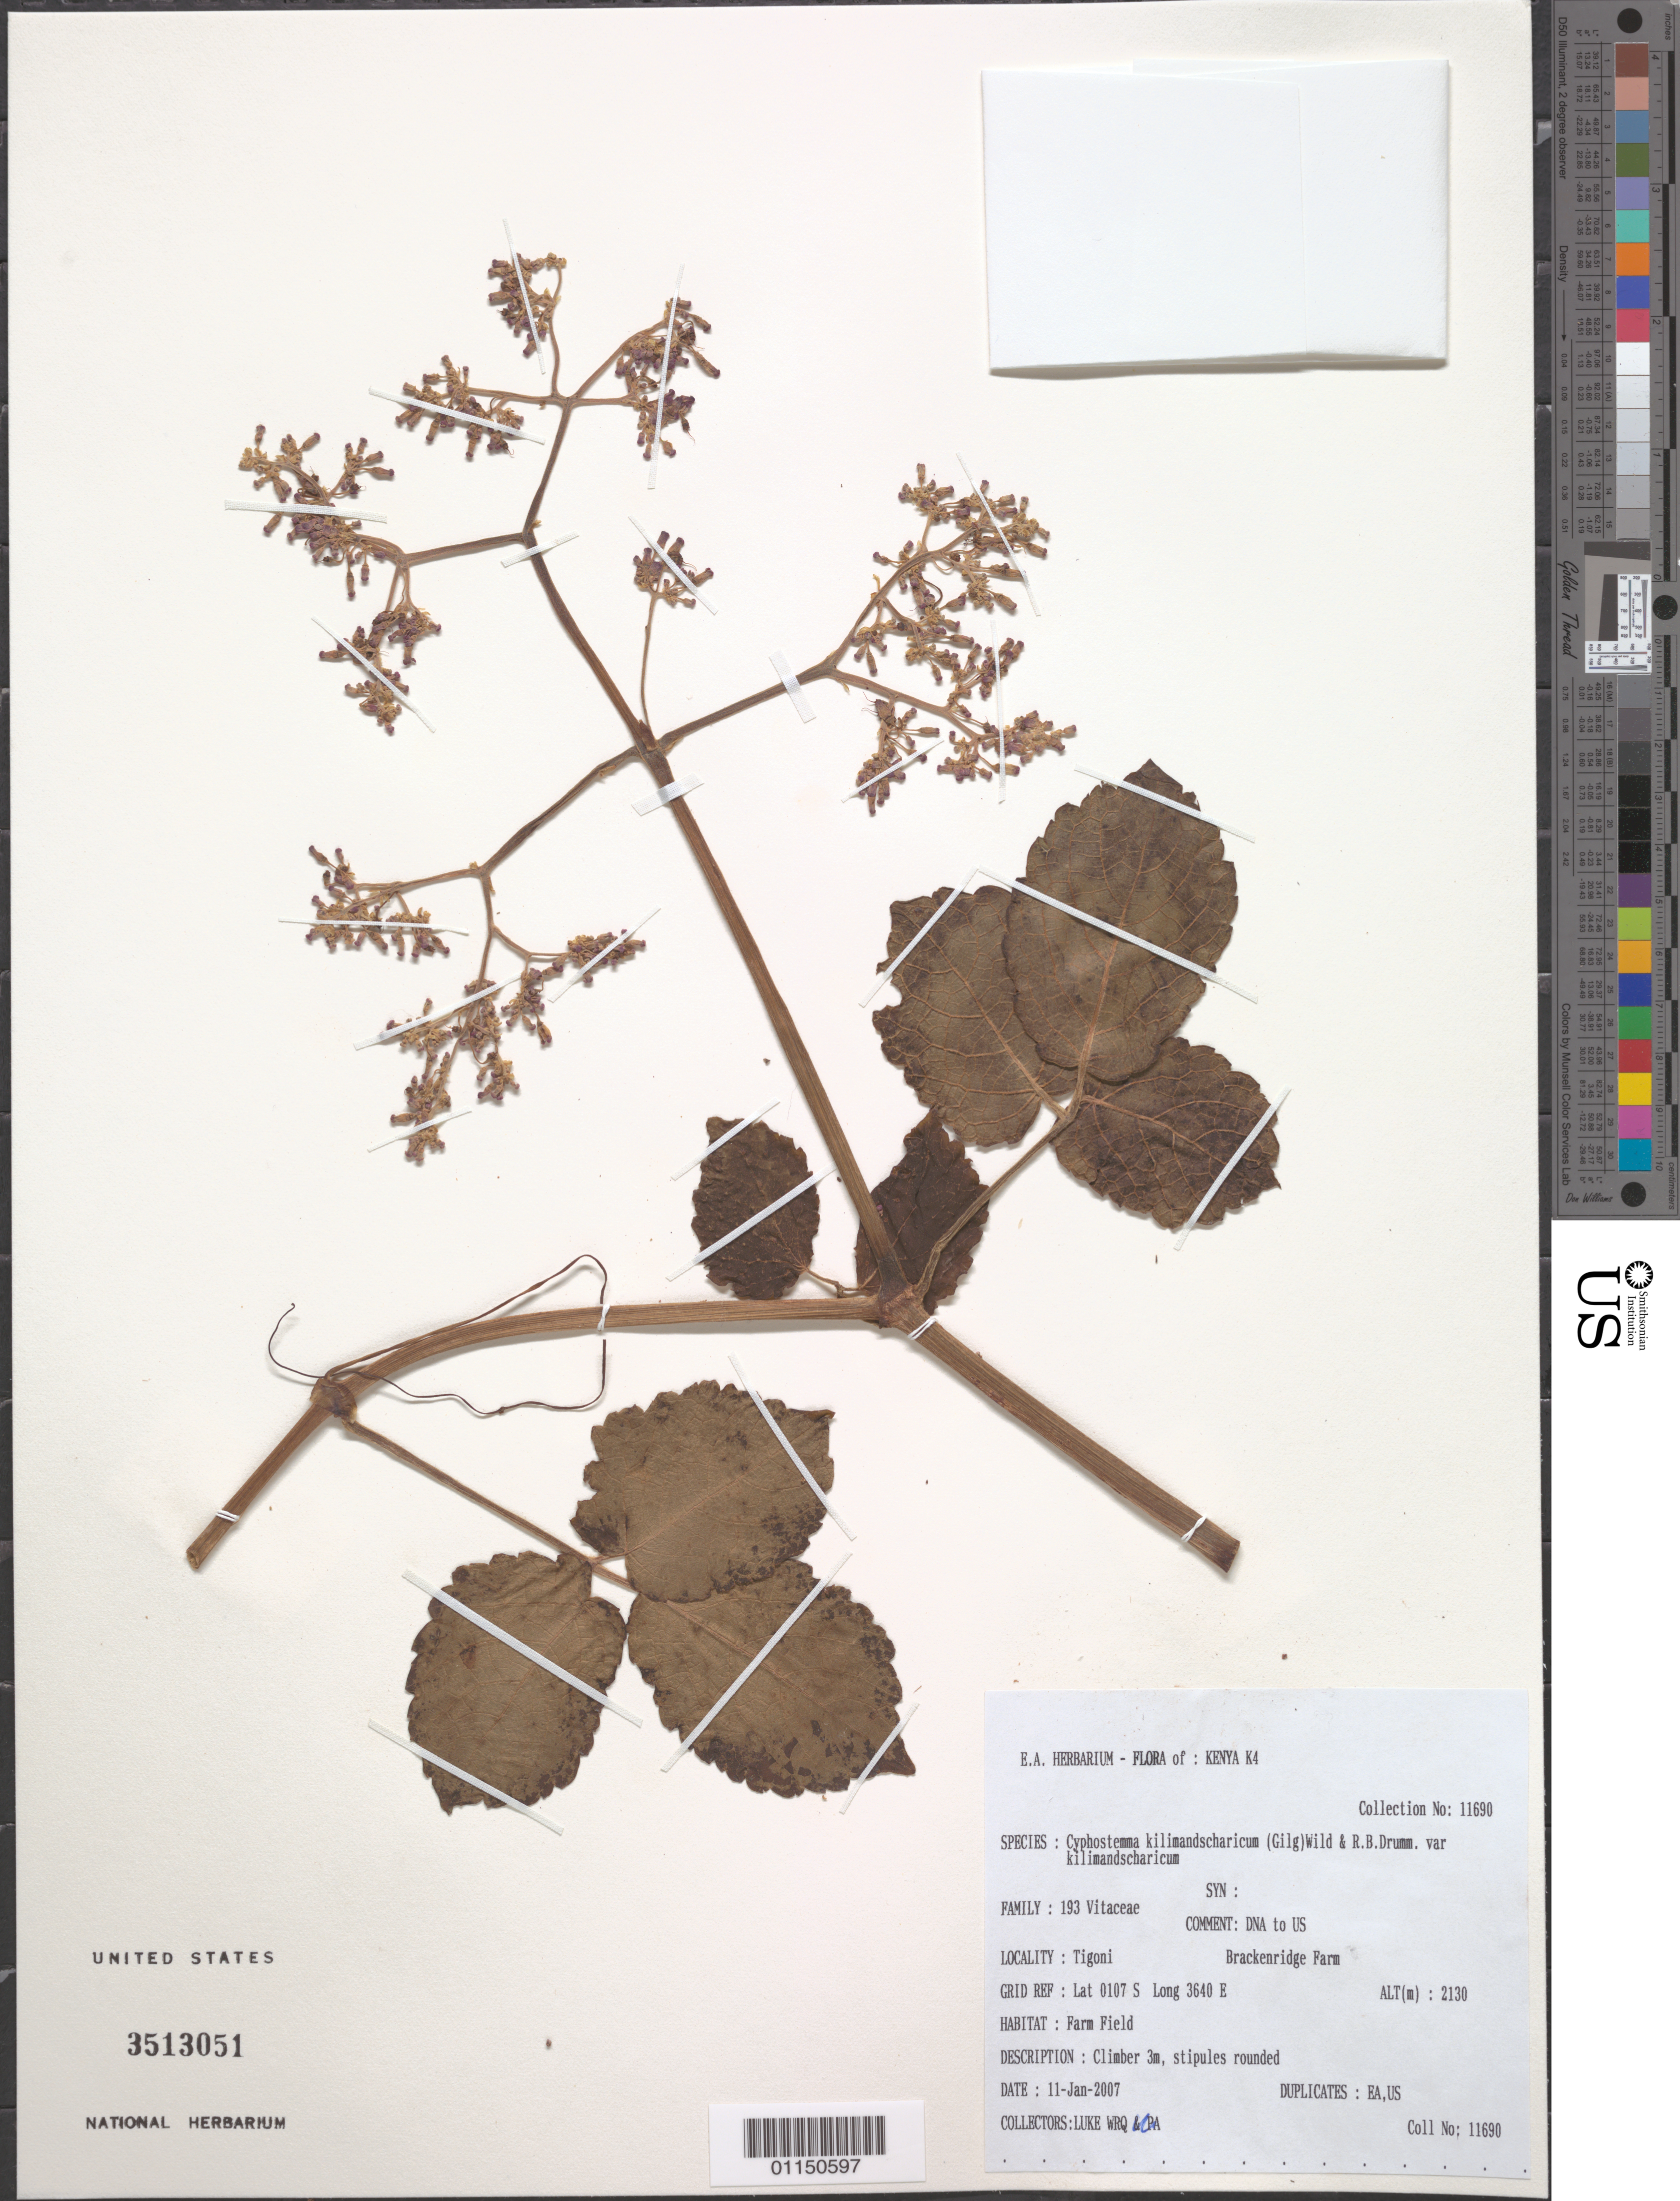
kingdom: Plantae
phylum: Tracheophyta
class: Magnoliopsida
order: Vitales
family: Vitaceae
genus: Cyphostemma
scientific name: Cyphostemma kilimandscharicum var. kilimandscharicum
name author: (Gilg) Wild & R.B. Drumm.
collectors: Q. Luke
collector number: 11690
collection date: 2007-01-11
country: Kenya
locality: Tigoni. Brackenridge Farm.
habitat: Climber.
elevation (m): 2130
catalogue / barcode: US 3513051